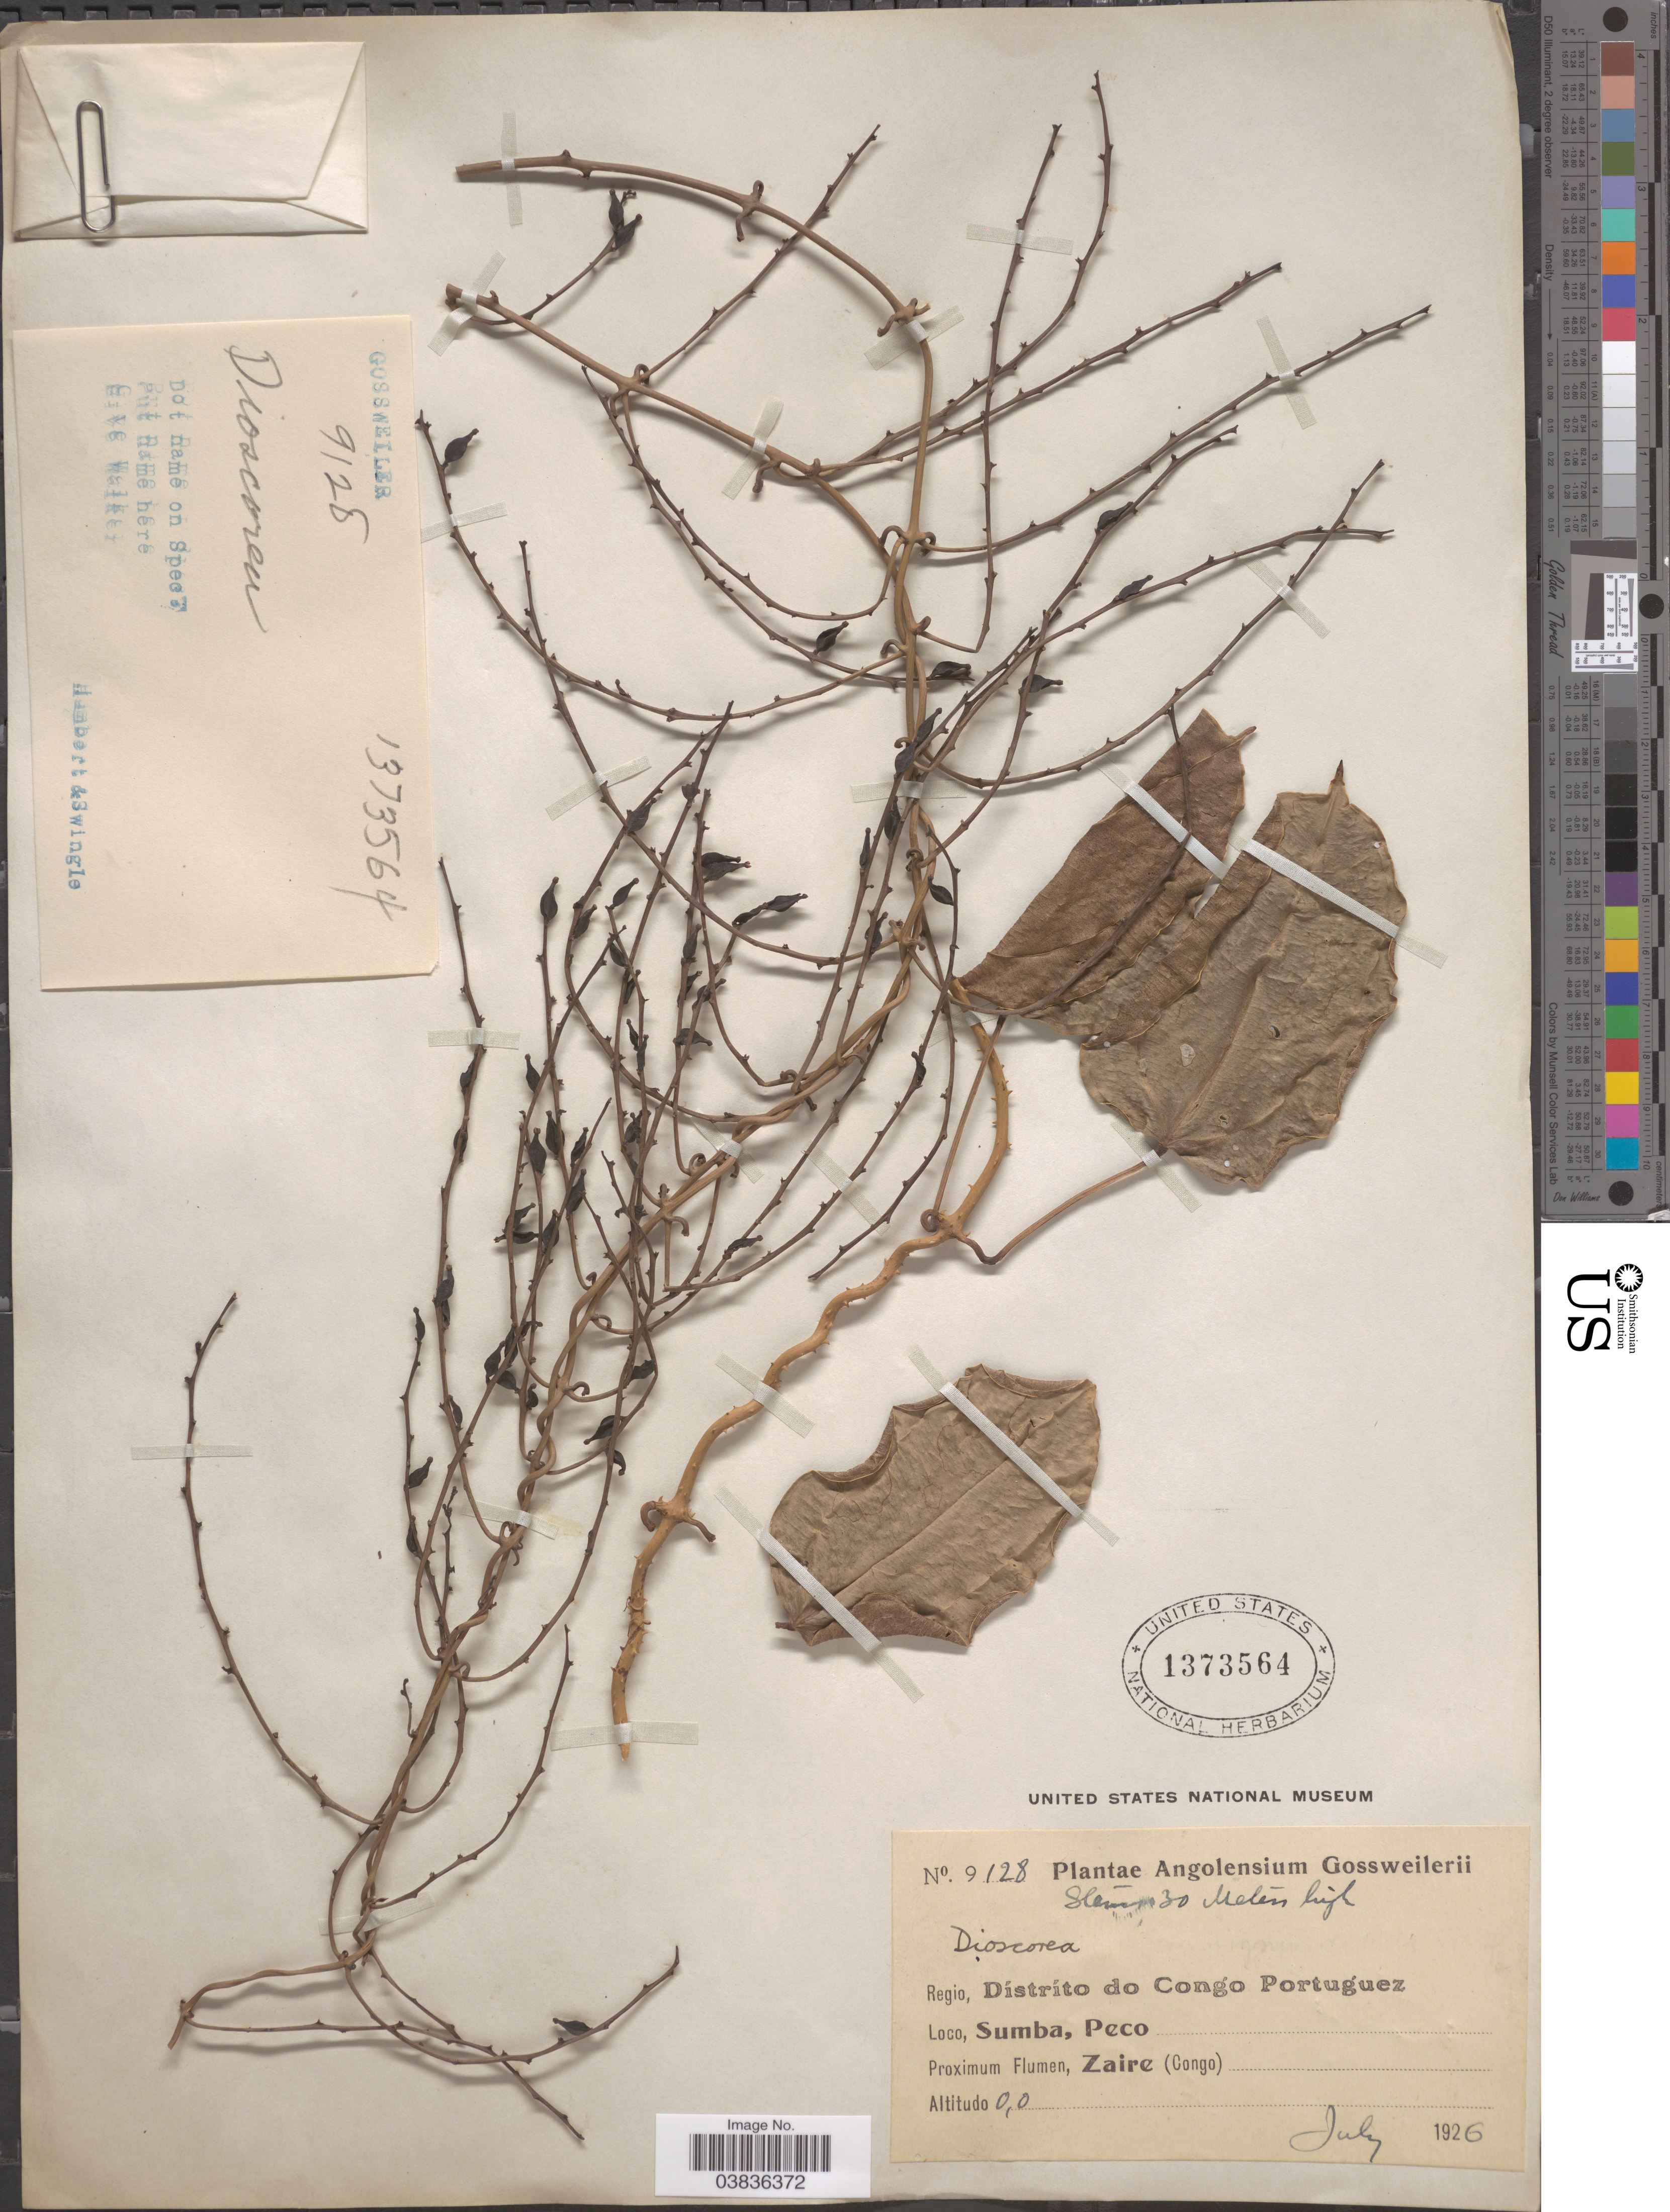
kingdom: Plantae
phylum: Tracheophyta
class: Liliopsida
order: Dioscoreales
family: Dioscoreaceae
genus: Dioscorea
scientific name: Dioscorea sp.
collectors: -- Humbert & -. Swingle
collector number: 9128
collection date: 1926-07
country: Angola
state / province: Zaire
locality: Regio, Distrito do Congo Portugues. Sumba, Peco. Proximum Flumen Zaire (Congo).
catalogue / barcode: US 1373564